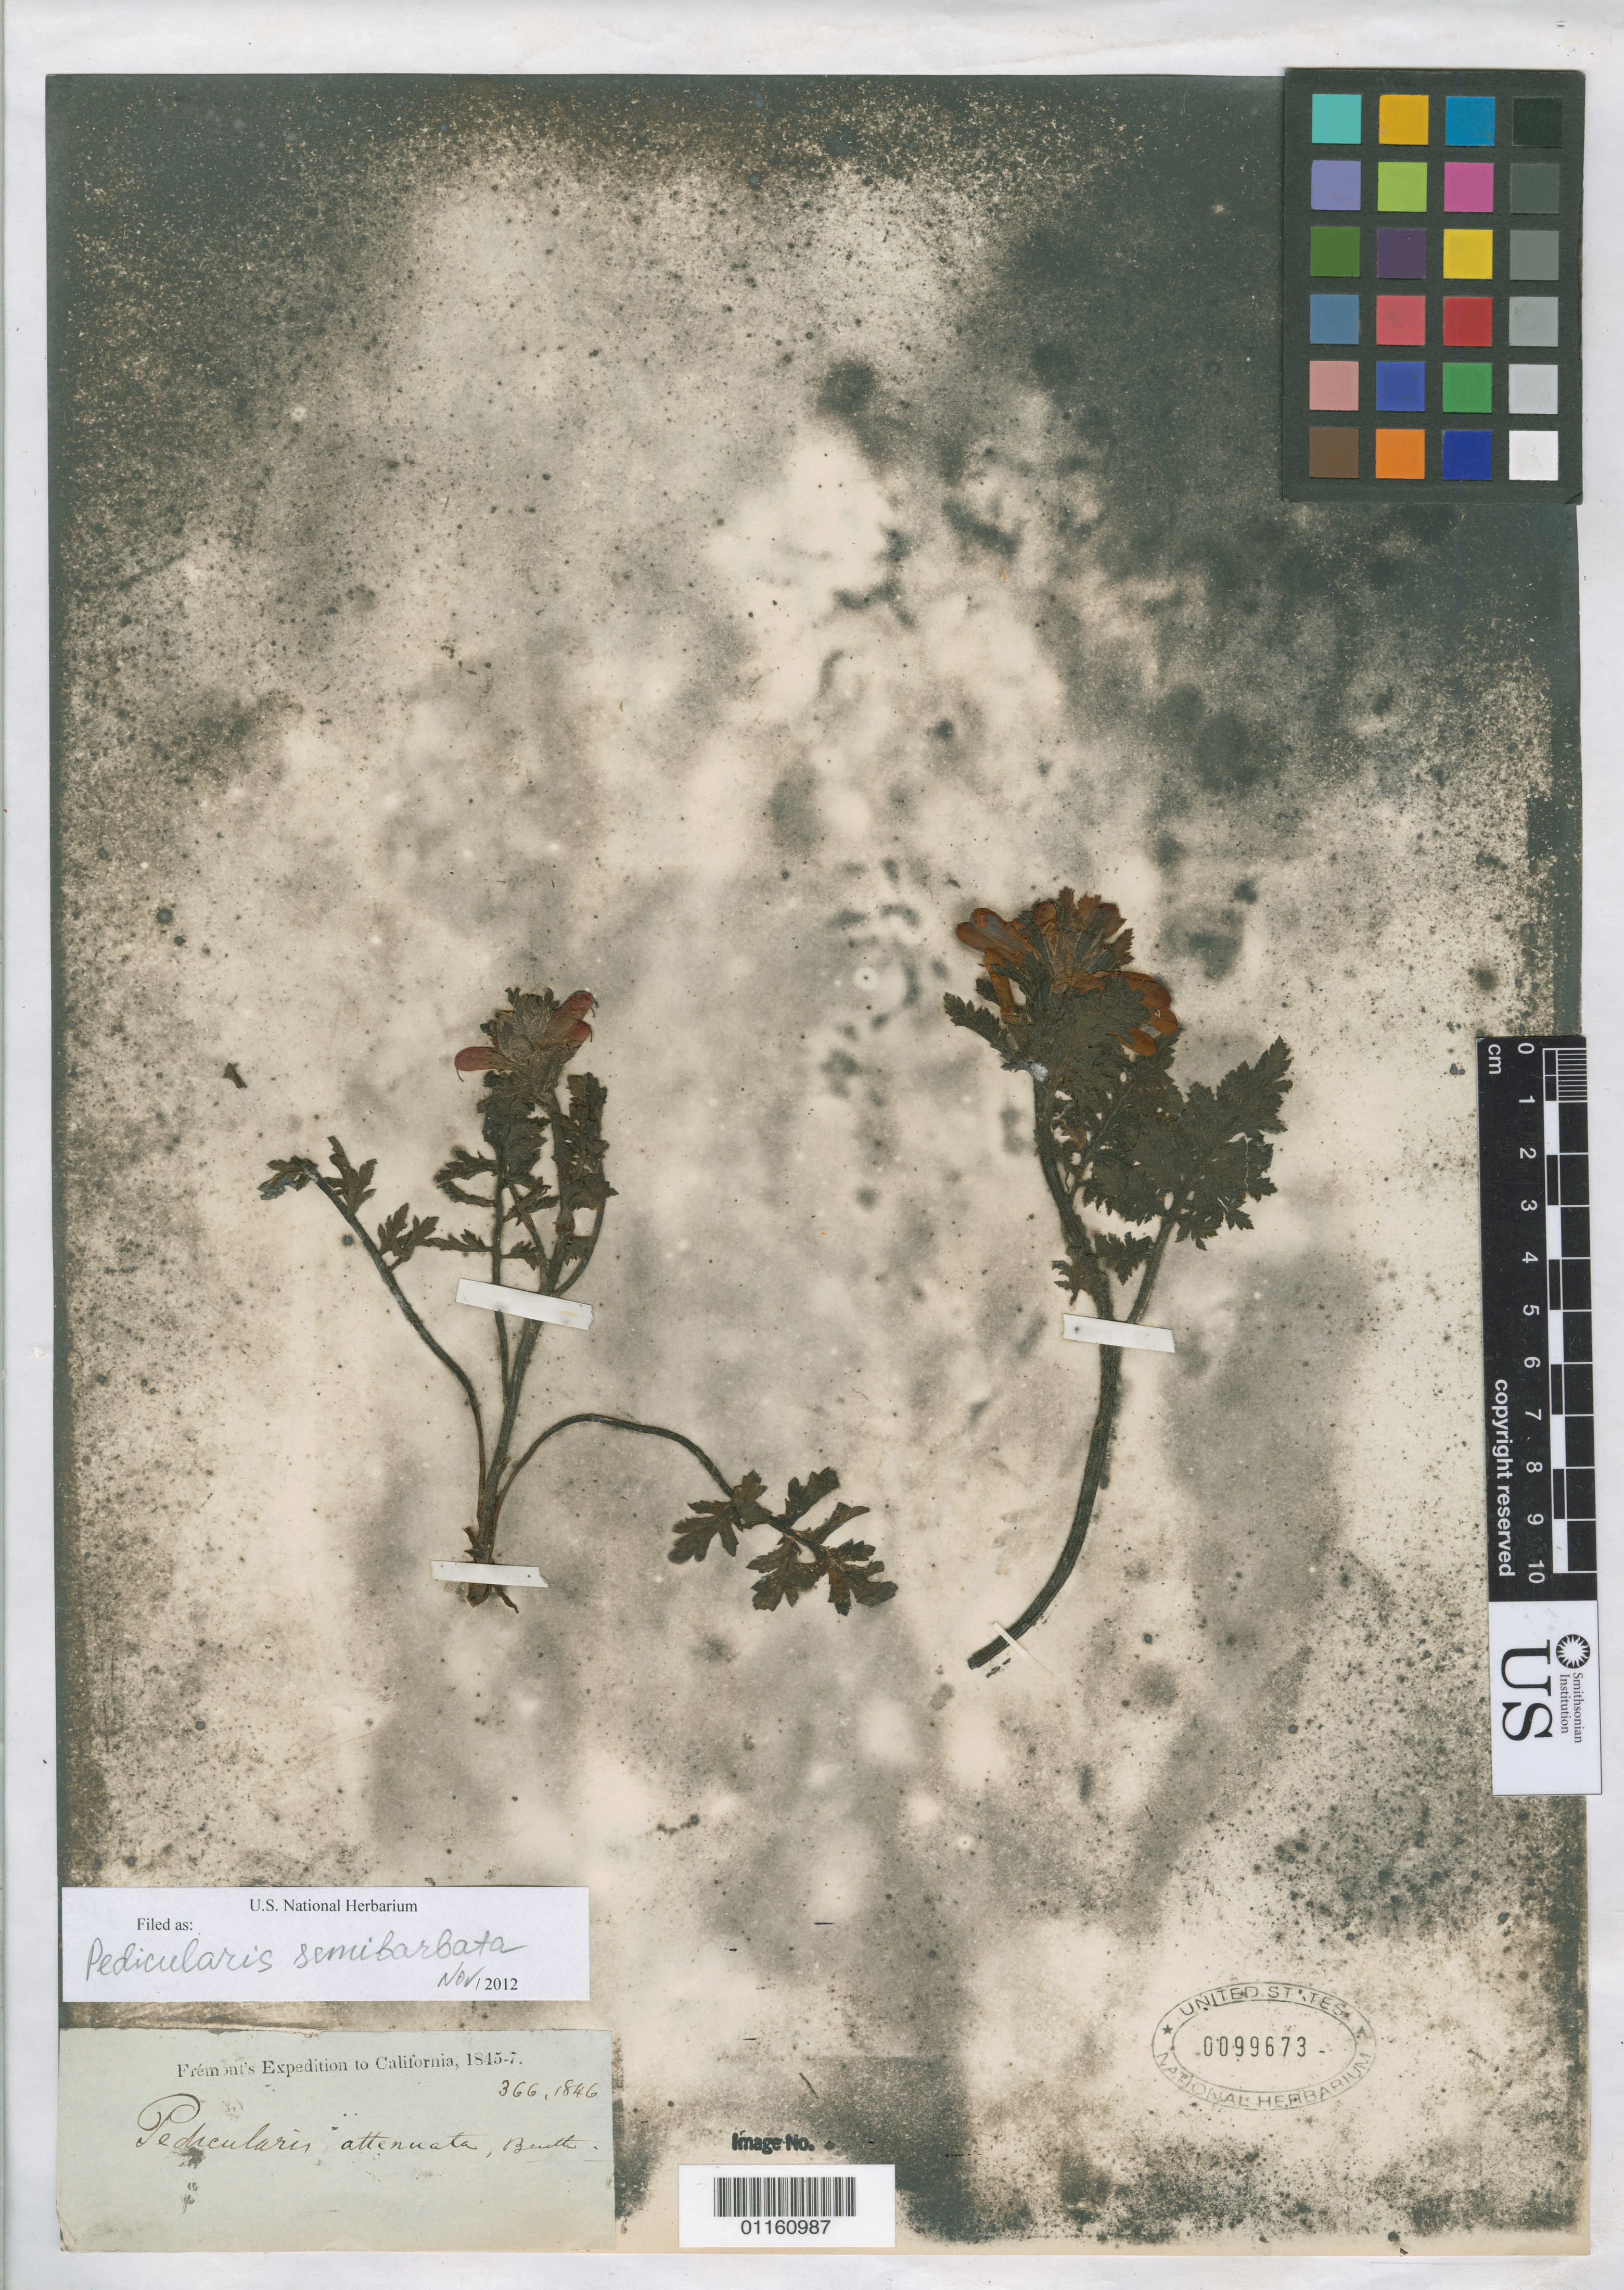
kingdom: Plantae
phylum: Tracheophyta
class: Magnoliopsida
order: Lamiales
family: Orobanchaceae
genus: Pedicularis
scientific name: Pedicularis semibarbata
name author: A. Gray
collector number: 366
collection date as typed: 1846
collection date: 1846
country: United States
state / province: California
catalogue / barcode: US 99673